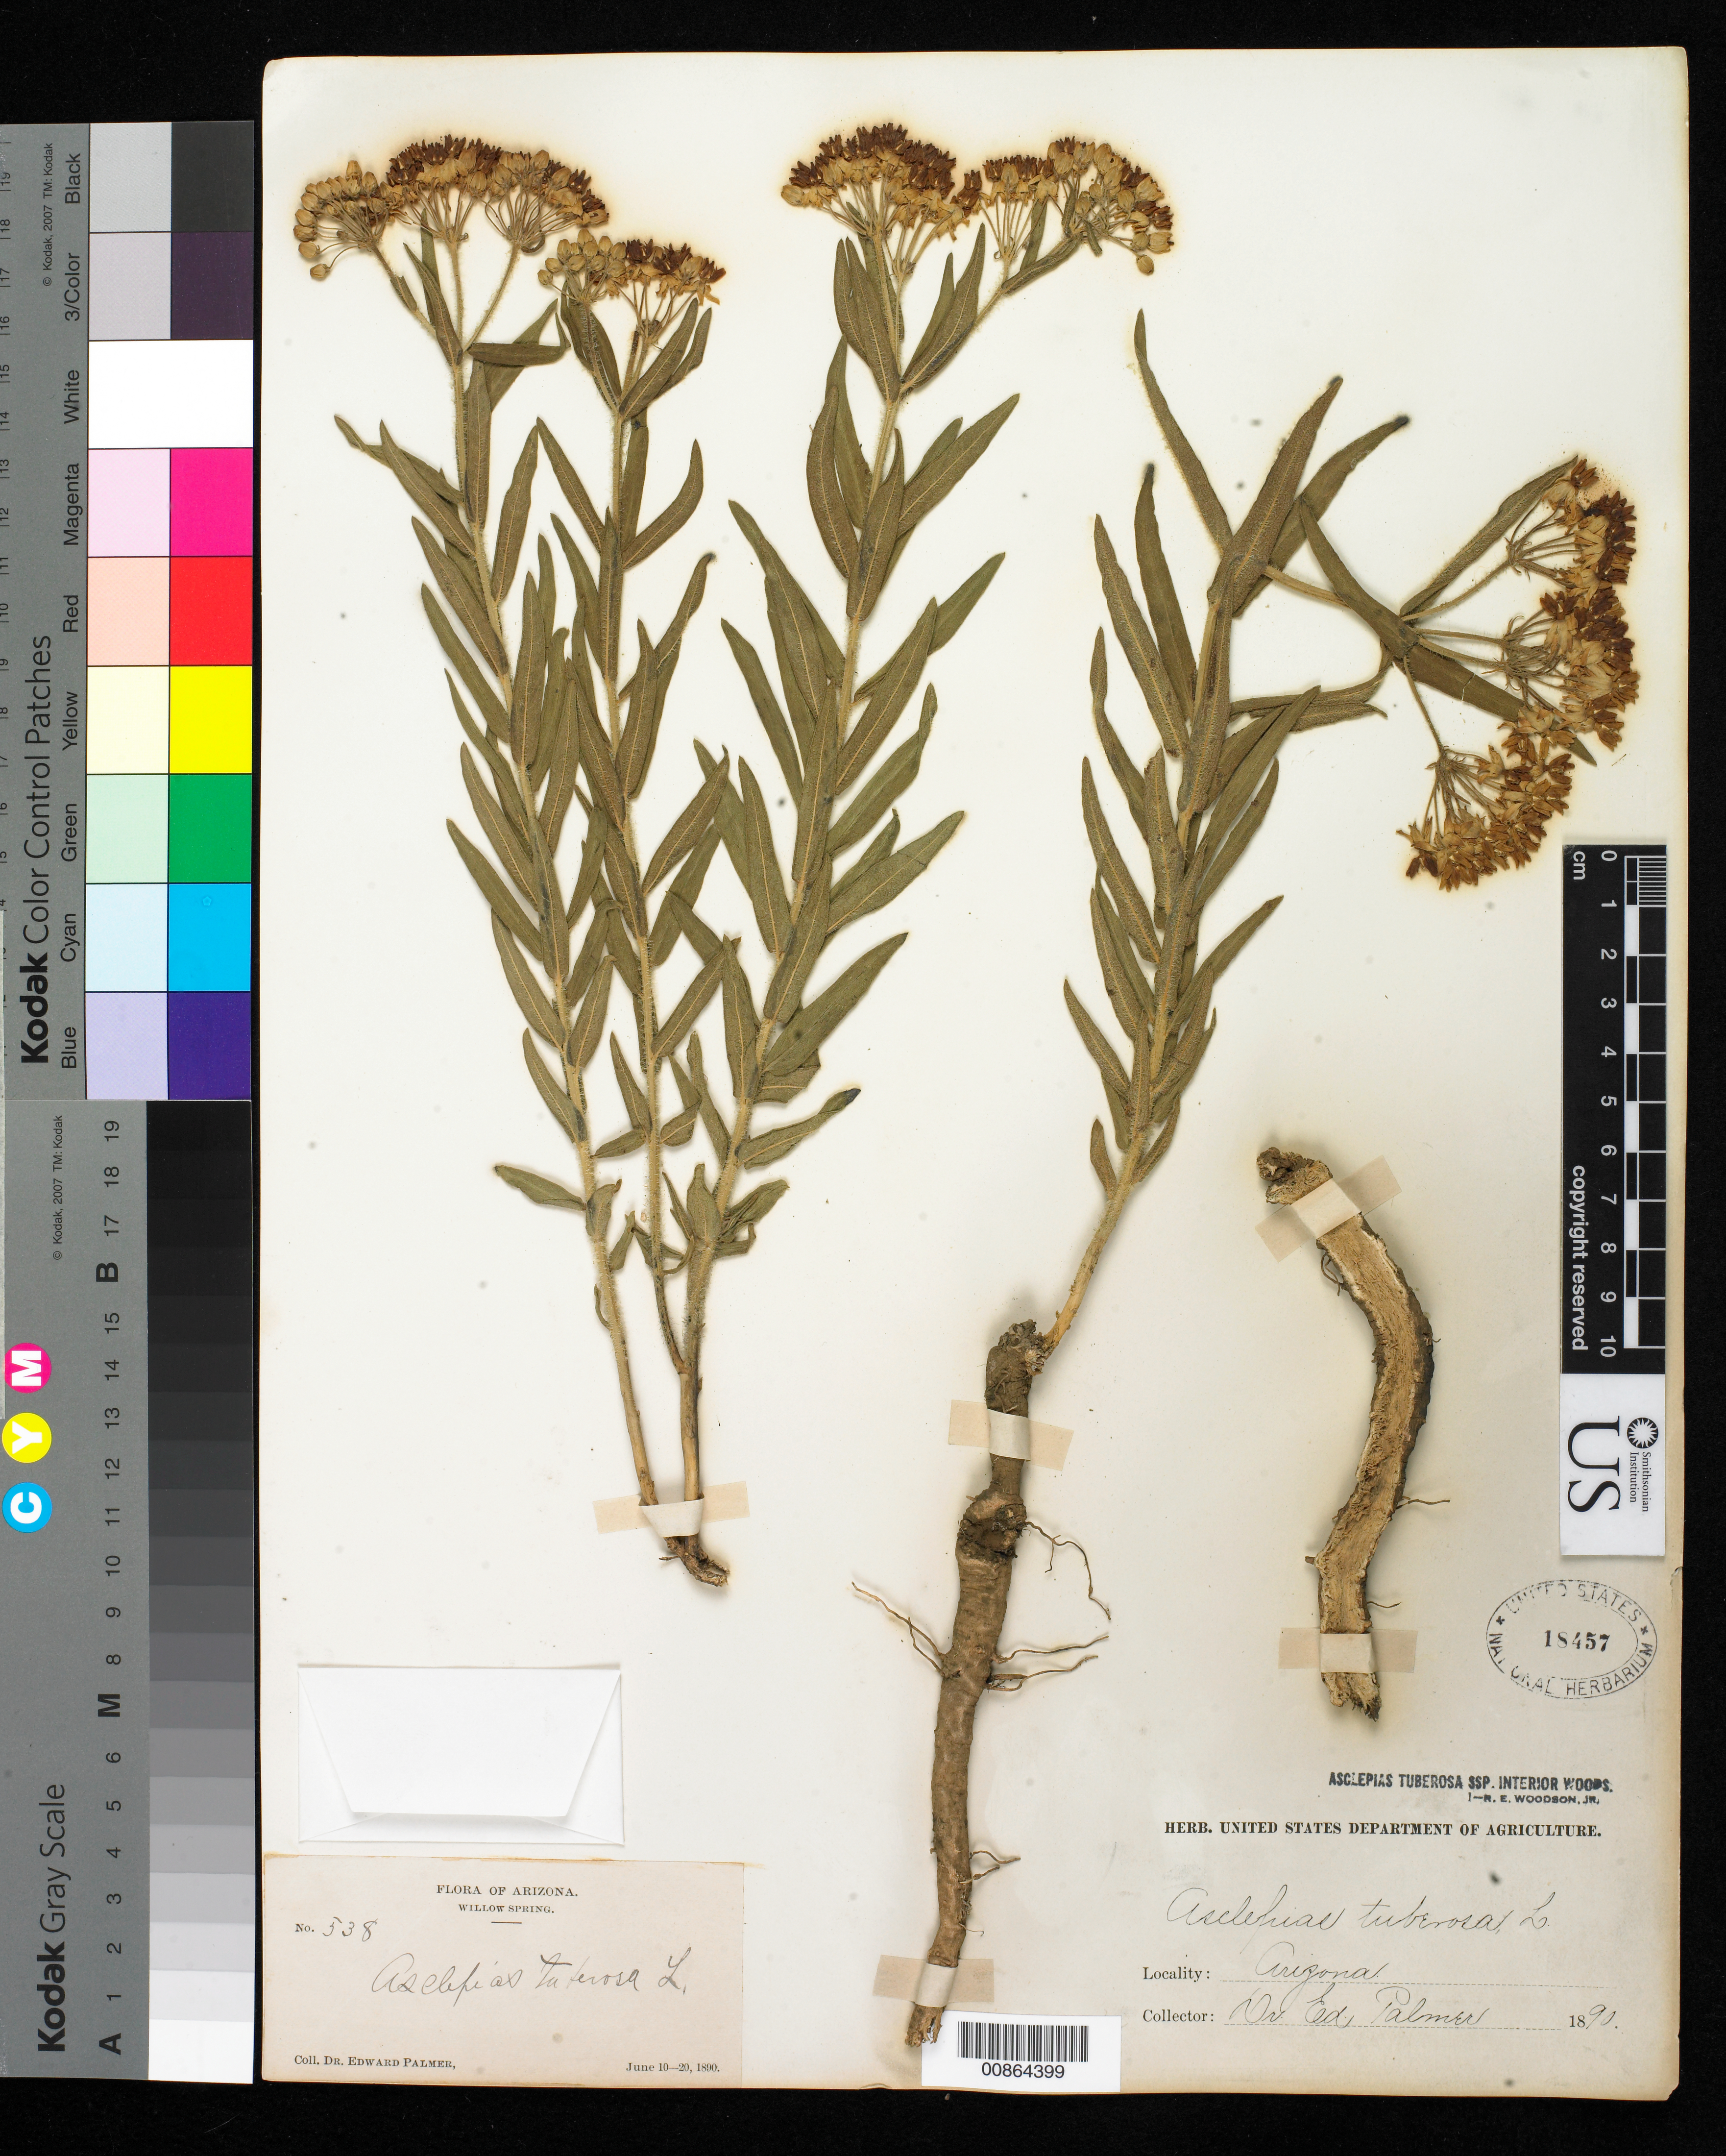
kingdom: Plantae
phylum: Tracheophyta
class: Magnoliopsida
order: Gentianales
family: Apocynaceae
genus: Asclepias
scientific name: Asclepias tuberosa subsp. interior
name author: Woodson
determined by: Woodson, R. E., Jr.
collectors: E. Palmer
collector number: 538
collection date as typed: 10 Jun 1890 to 20 Jun 1890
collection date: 1890-06-10/1890-06-20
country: United States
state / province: Arizona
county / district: Coconino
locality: Willow Spring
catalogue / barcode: US 18457